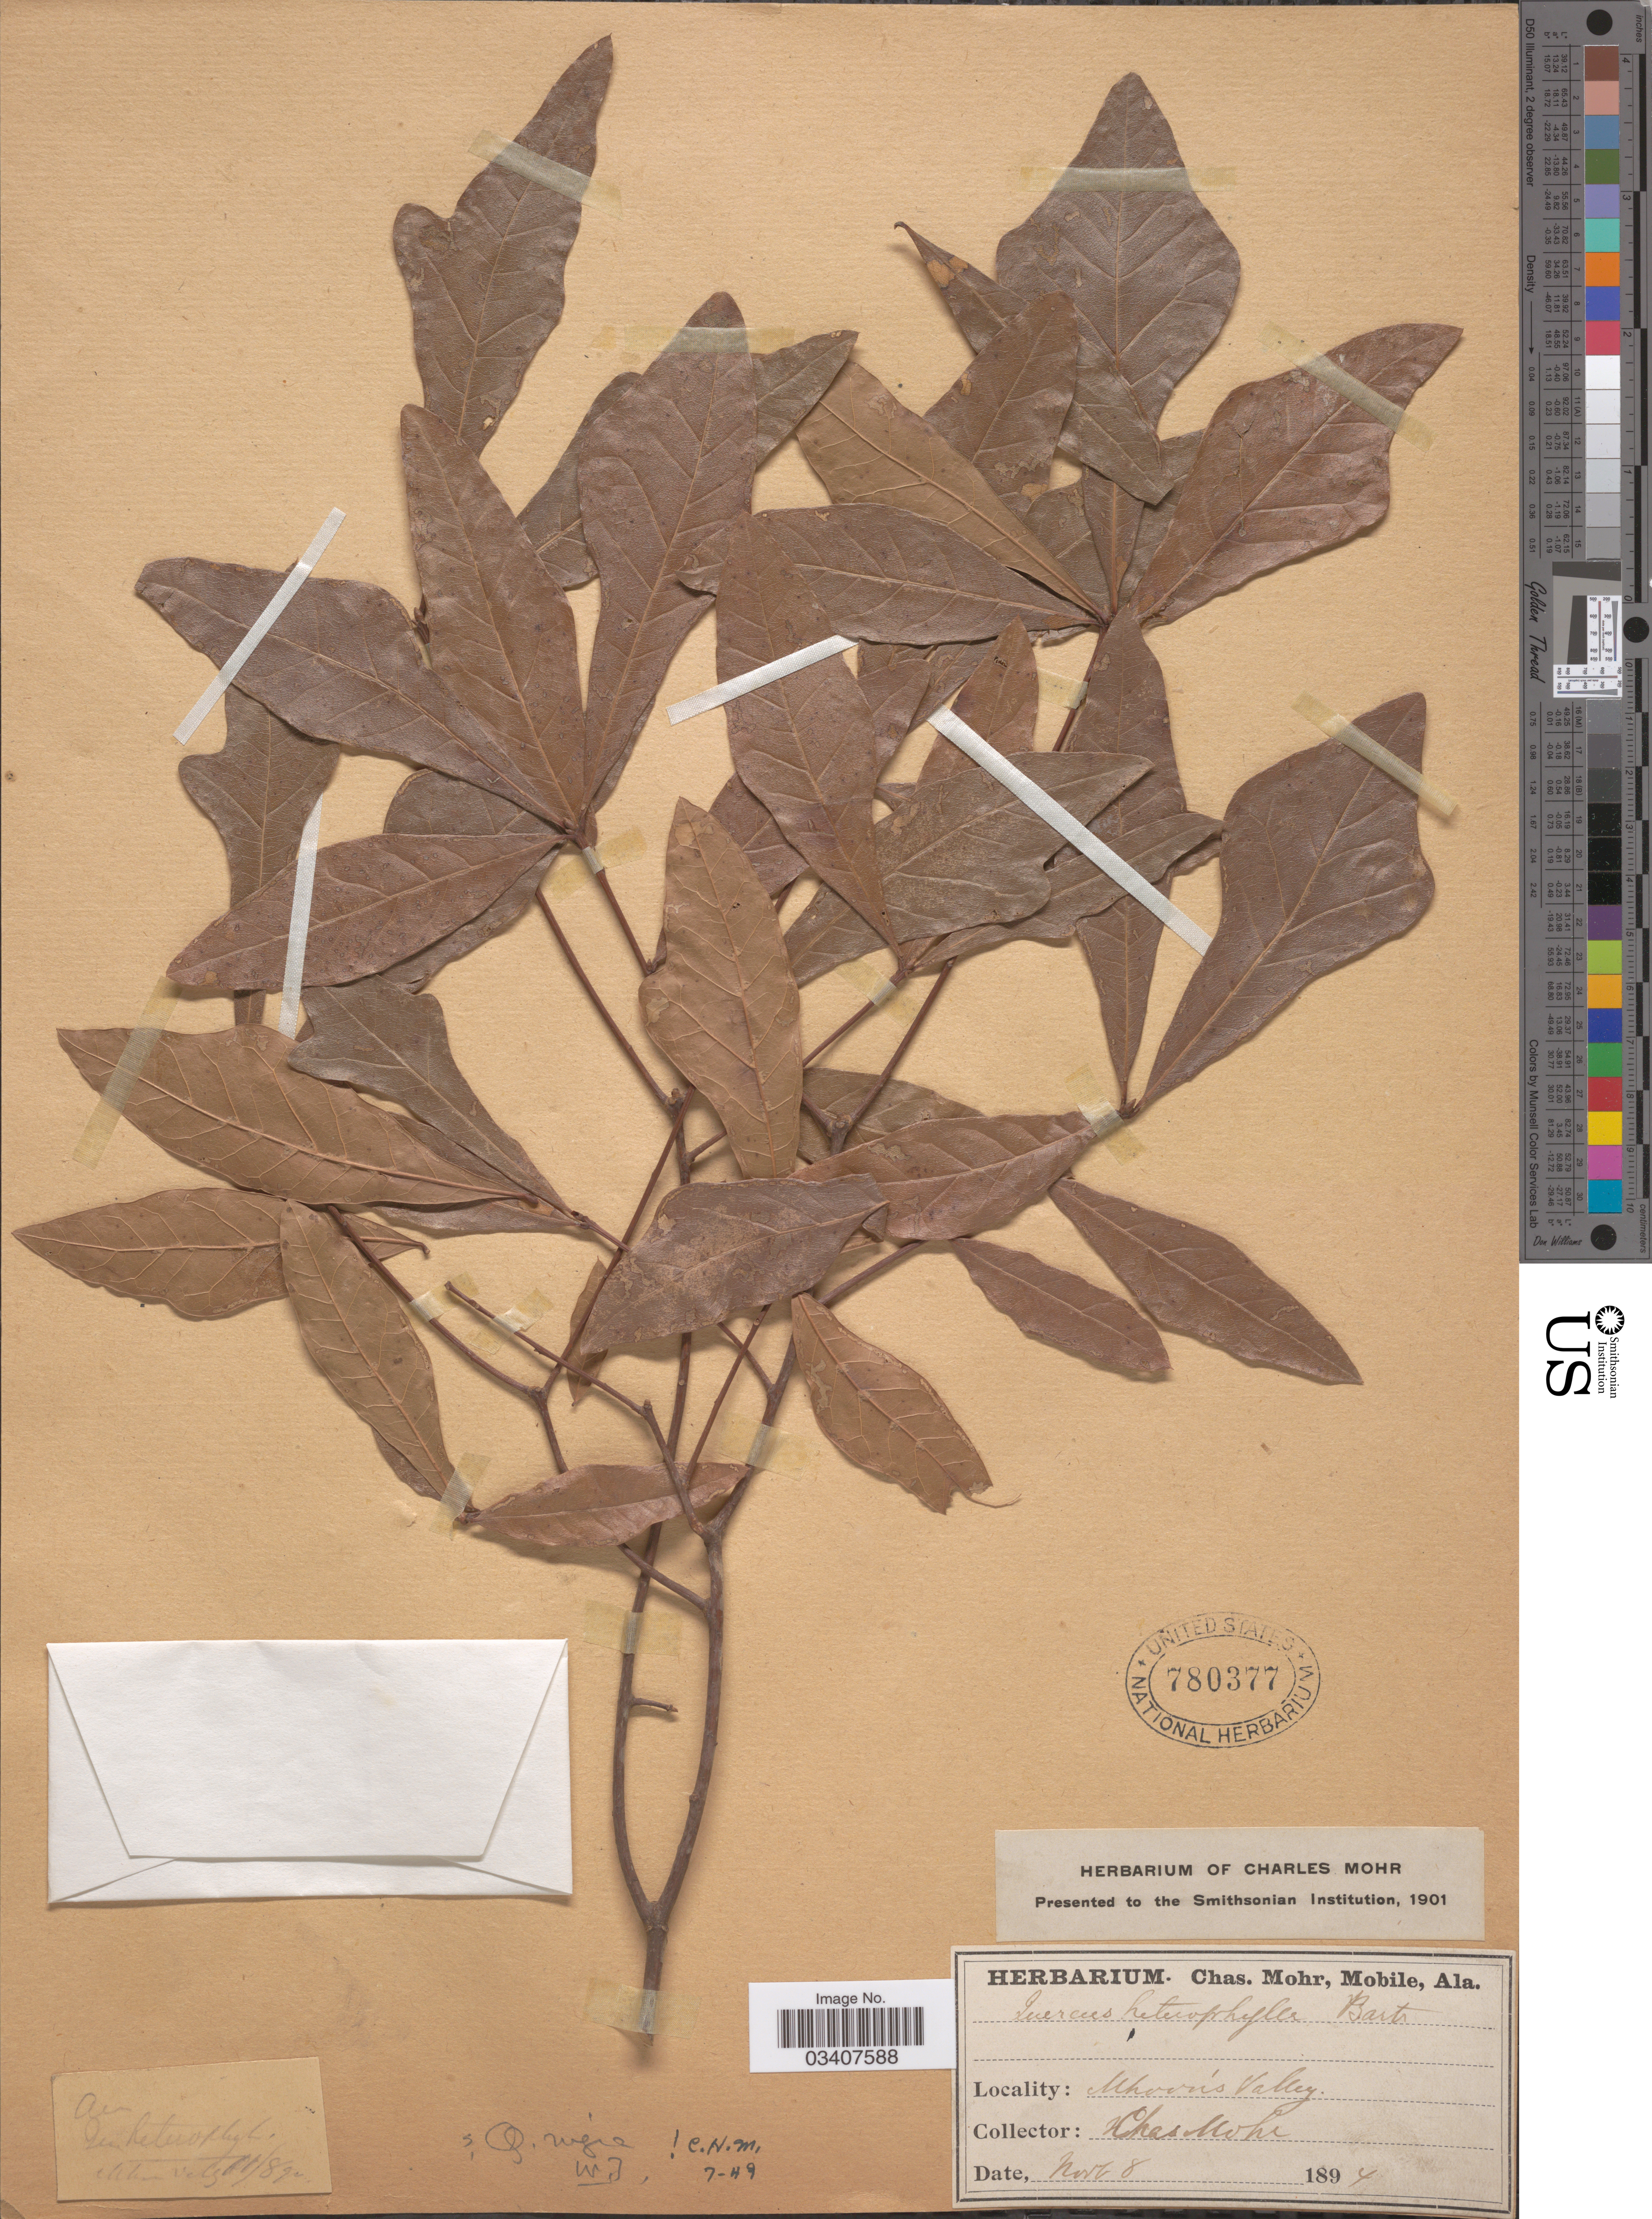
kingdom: Plantae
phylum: Tracheophyta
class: Magnoliopsida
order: Fagales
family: Fagaceae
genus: Quercus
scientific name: Quercus nigra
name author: L.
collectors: Mohr, C. T. (herbarium)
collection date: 1894-11-08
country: United States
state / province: Mississippi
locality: Mhoons Valley.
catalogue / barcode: US 780377